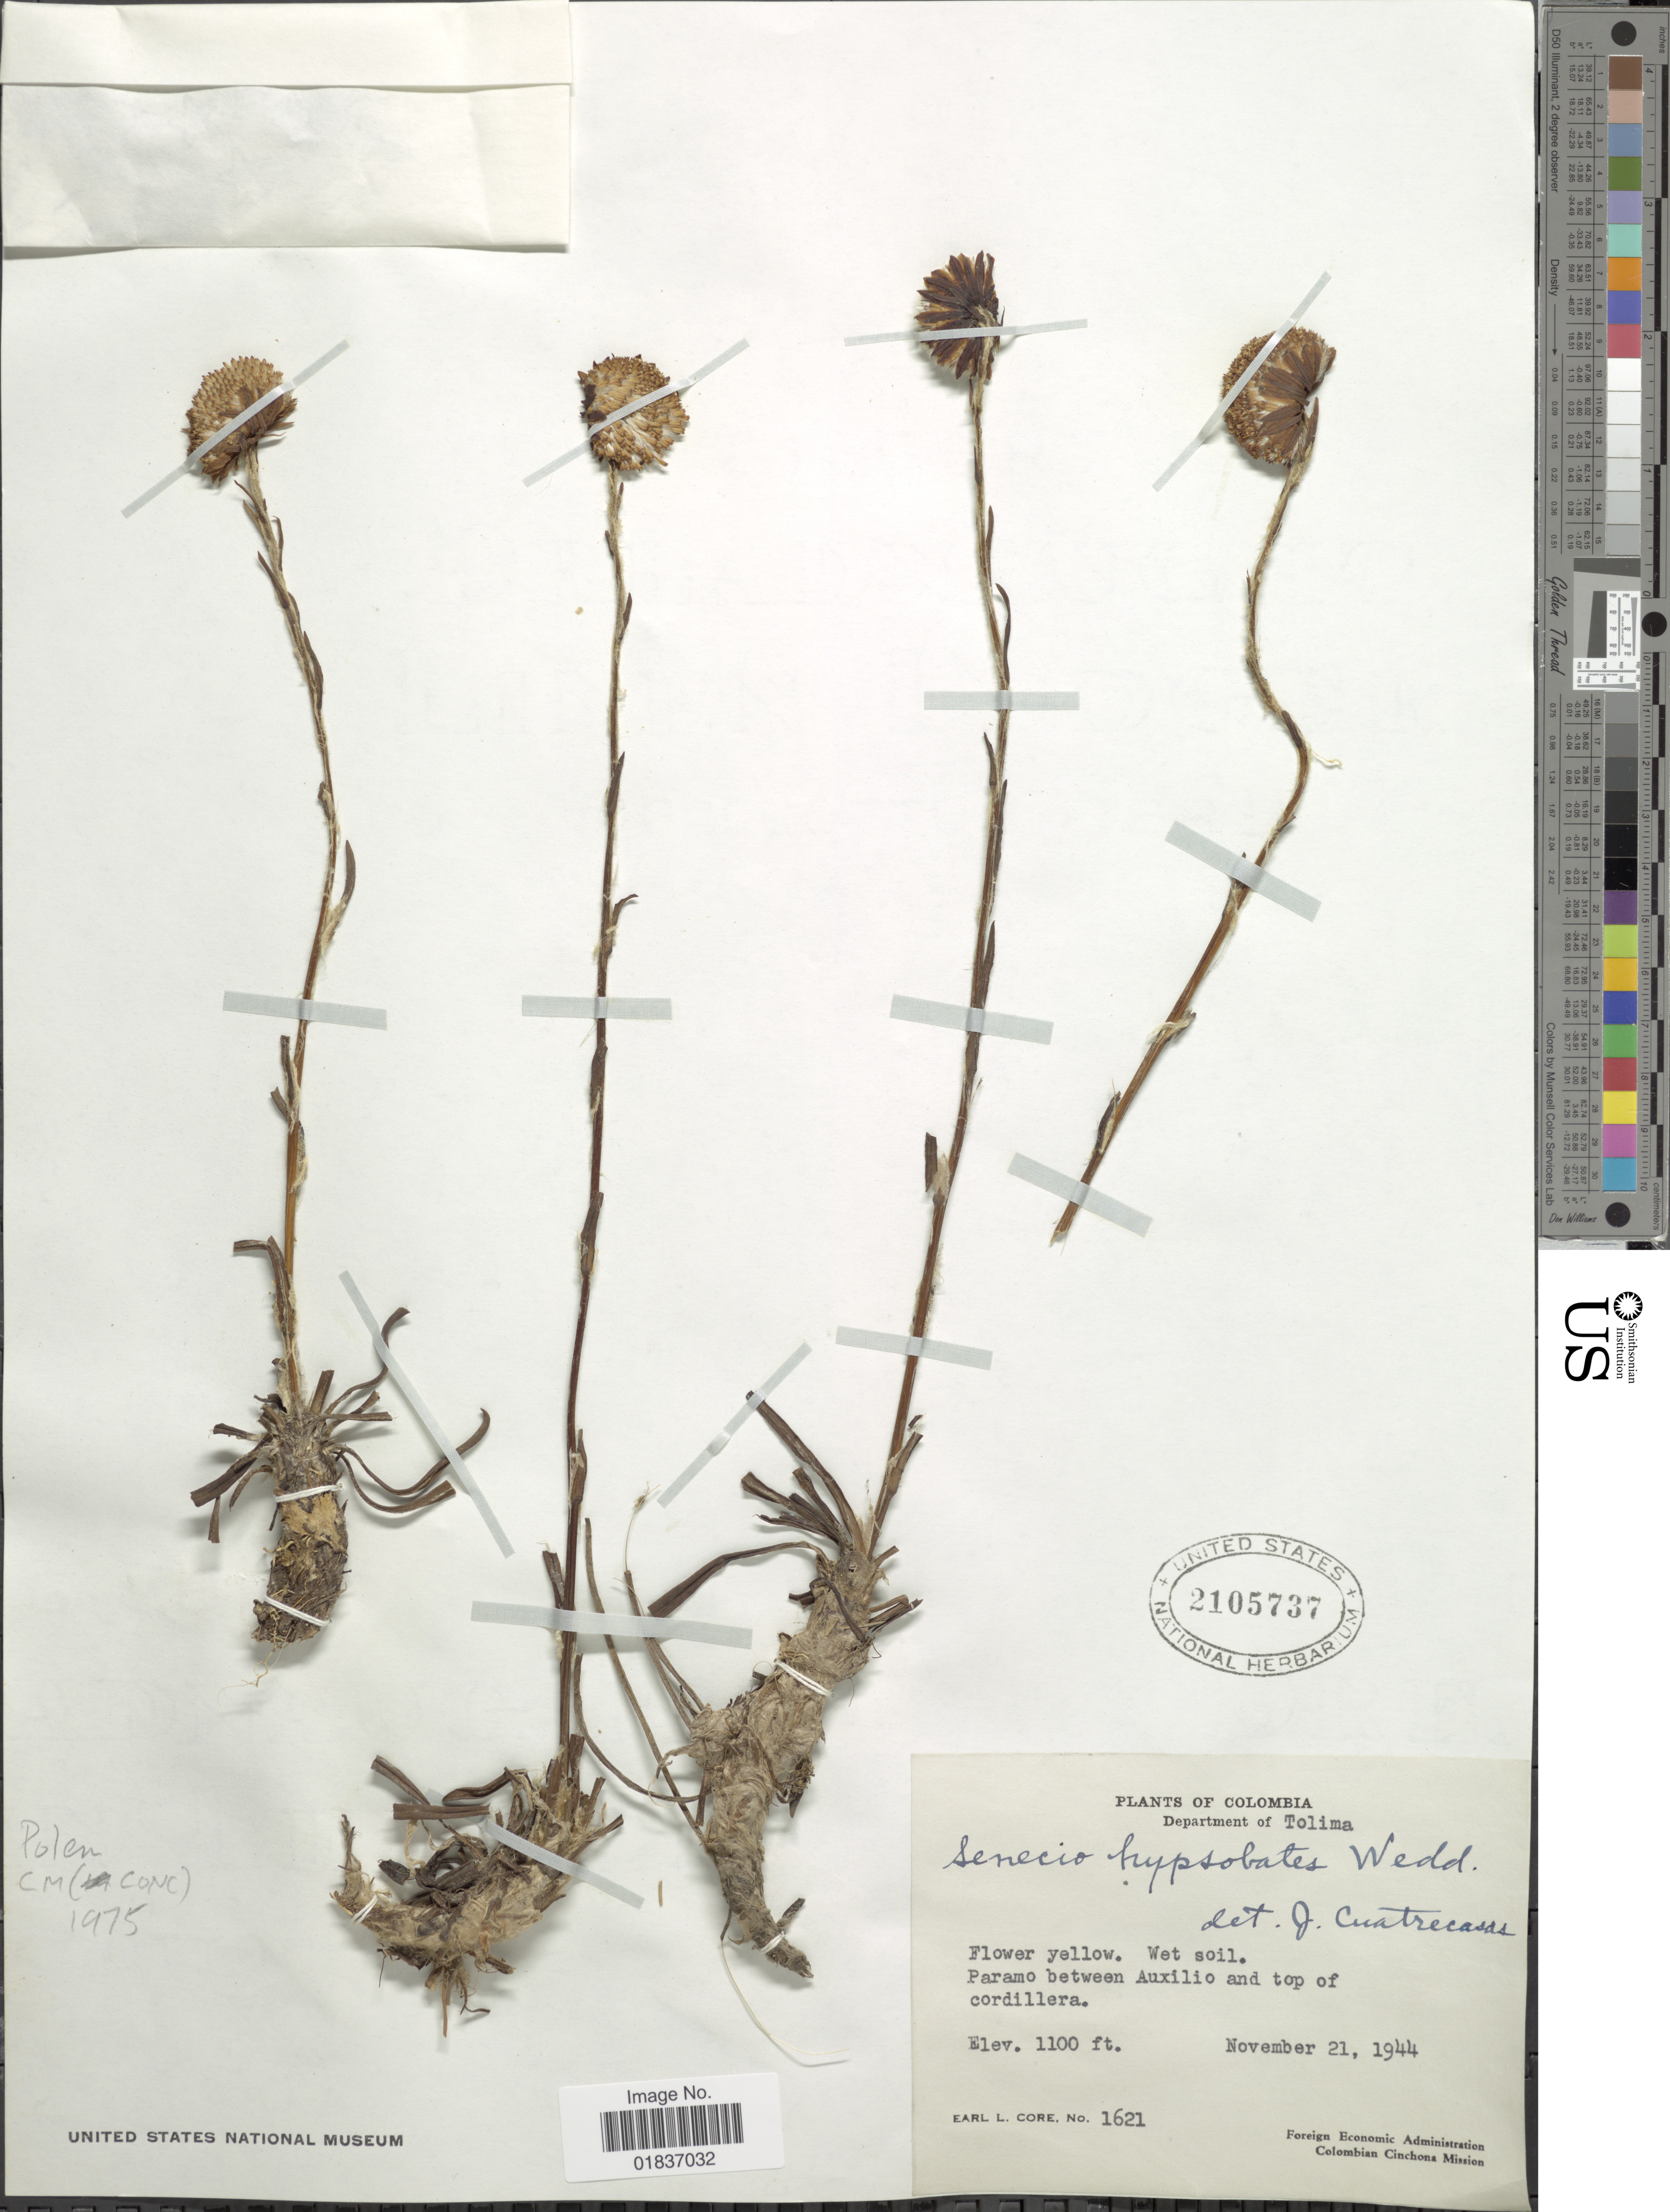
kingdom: Plantae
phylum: Tracheophyta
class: Magnoliopsida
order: Asterales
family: Asteraceae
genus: Senecio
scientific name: Senecio hypsobates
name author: Wedd.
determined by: Salomon, Luciana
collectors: E. L. Core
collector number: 1621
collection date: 1944-11-21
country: Colombia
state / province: Tolima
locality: Department of Tolima. Paramo between Auxilio and top of cordillera.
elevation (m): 335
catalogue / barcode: US 210573